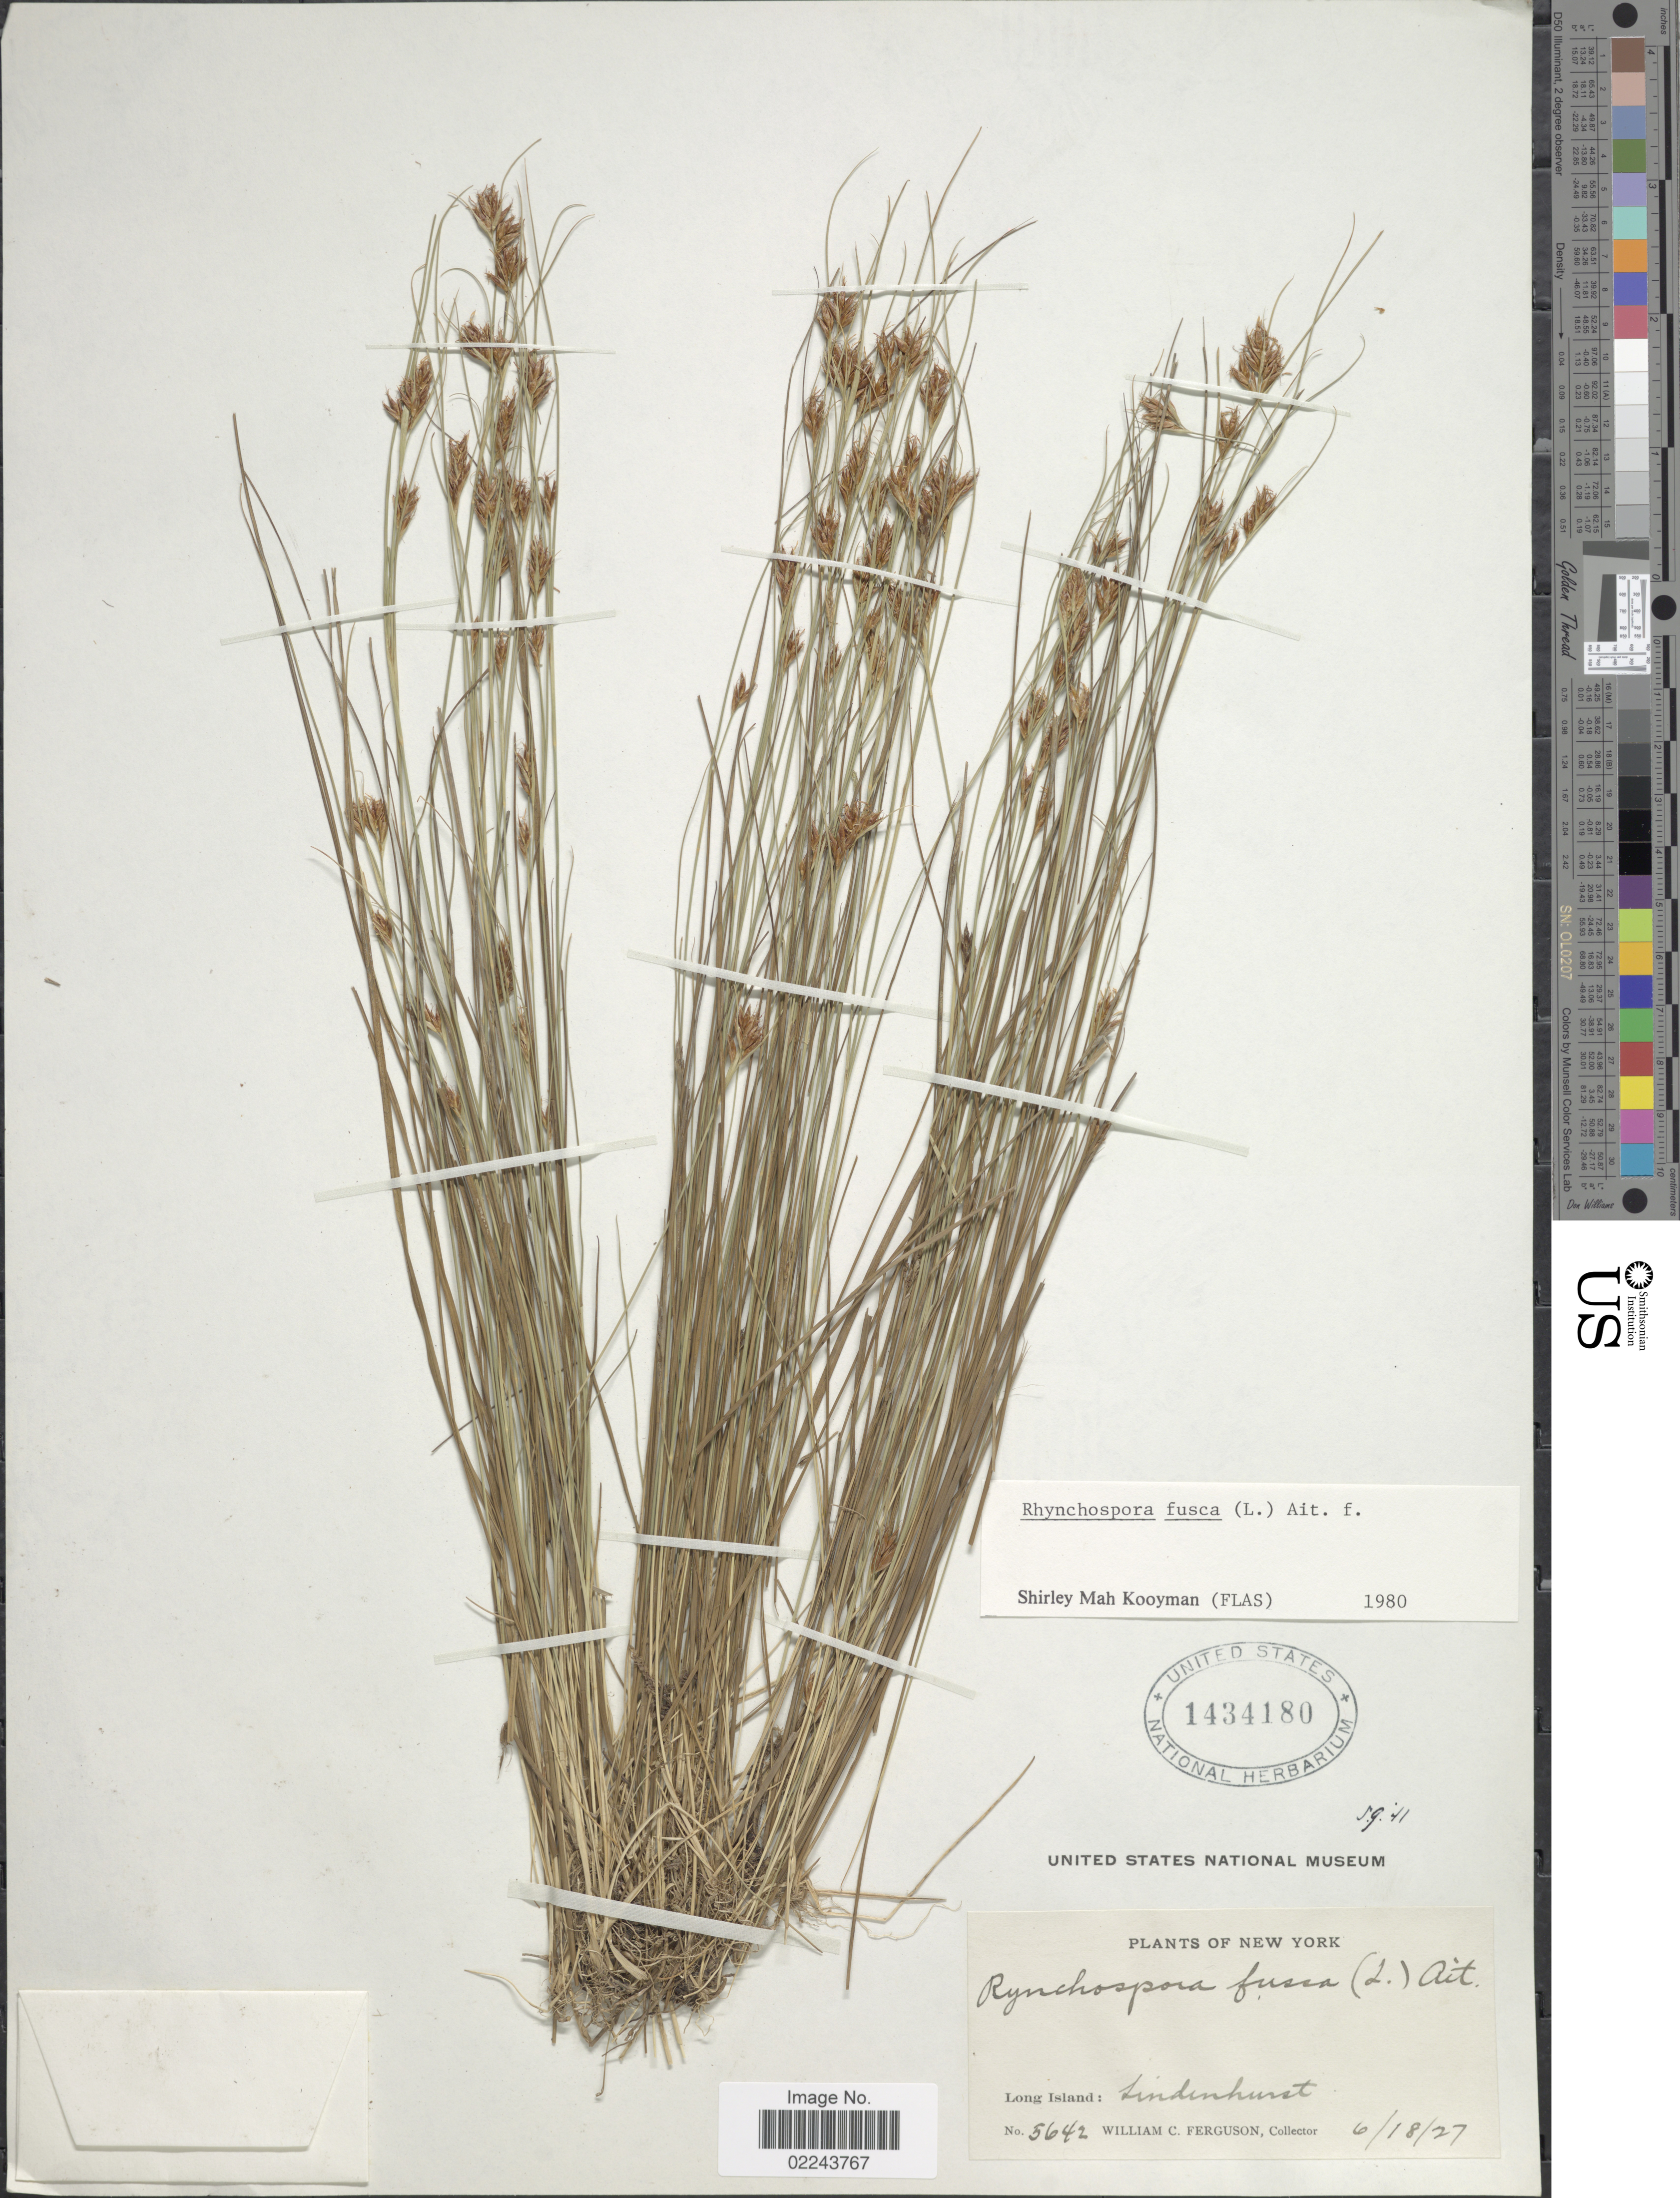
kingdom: Plantae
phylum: Tracheophyta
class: Liliopsida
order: Poales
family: Cyperaceae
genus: Rhynchospora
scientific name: Rhynchospora fusca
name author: (L.) W.T. Aiton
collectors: W. Ferguson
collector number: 5642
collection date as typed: Transcribed d/m/y: 18/6/27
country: United States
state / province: New York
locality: Long Island, Lindenhurst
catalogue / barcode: US 1434180